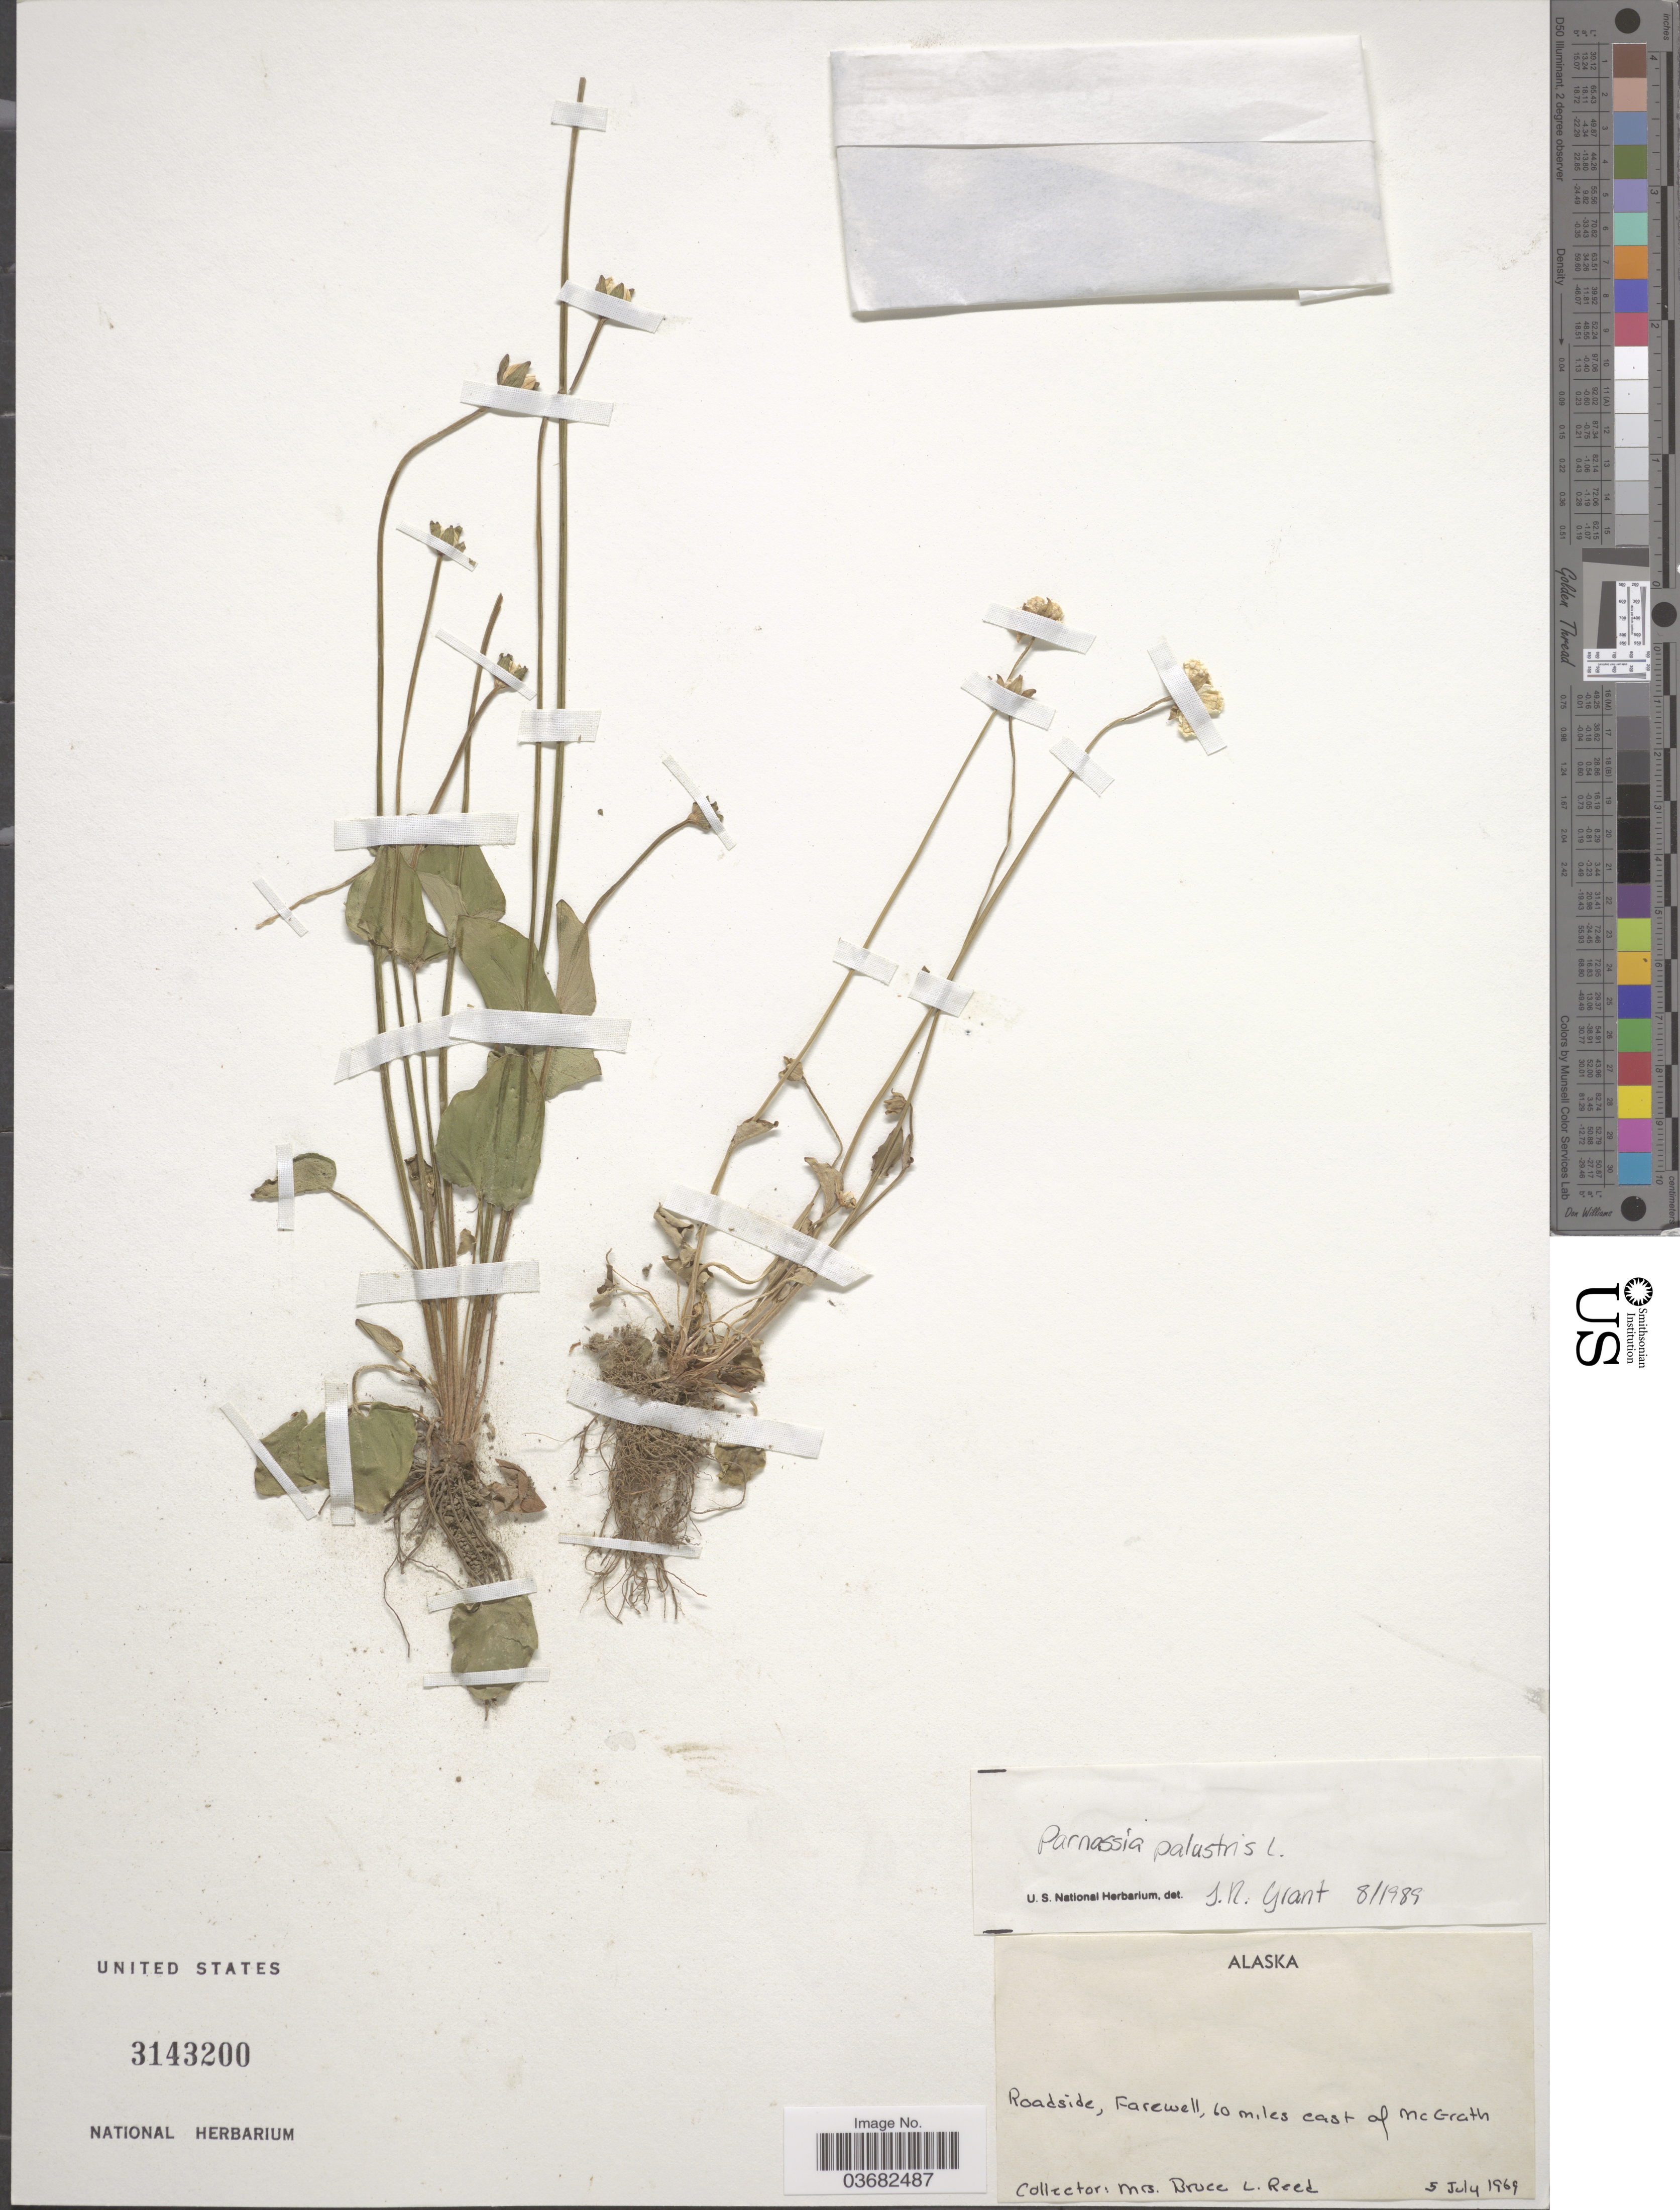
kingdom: Plantae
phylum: Tracheophyta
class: Magnoliopsida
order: Celastrales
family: Parnassiaceae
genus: Parnassia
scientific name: Parnassia palustris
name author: L.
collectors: B. Reed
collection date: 1969-07-05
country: United States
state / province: Alaska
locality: Roadside, Farewell, 60 miles east of mcGrath.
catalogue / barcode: US 3143200